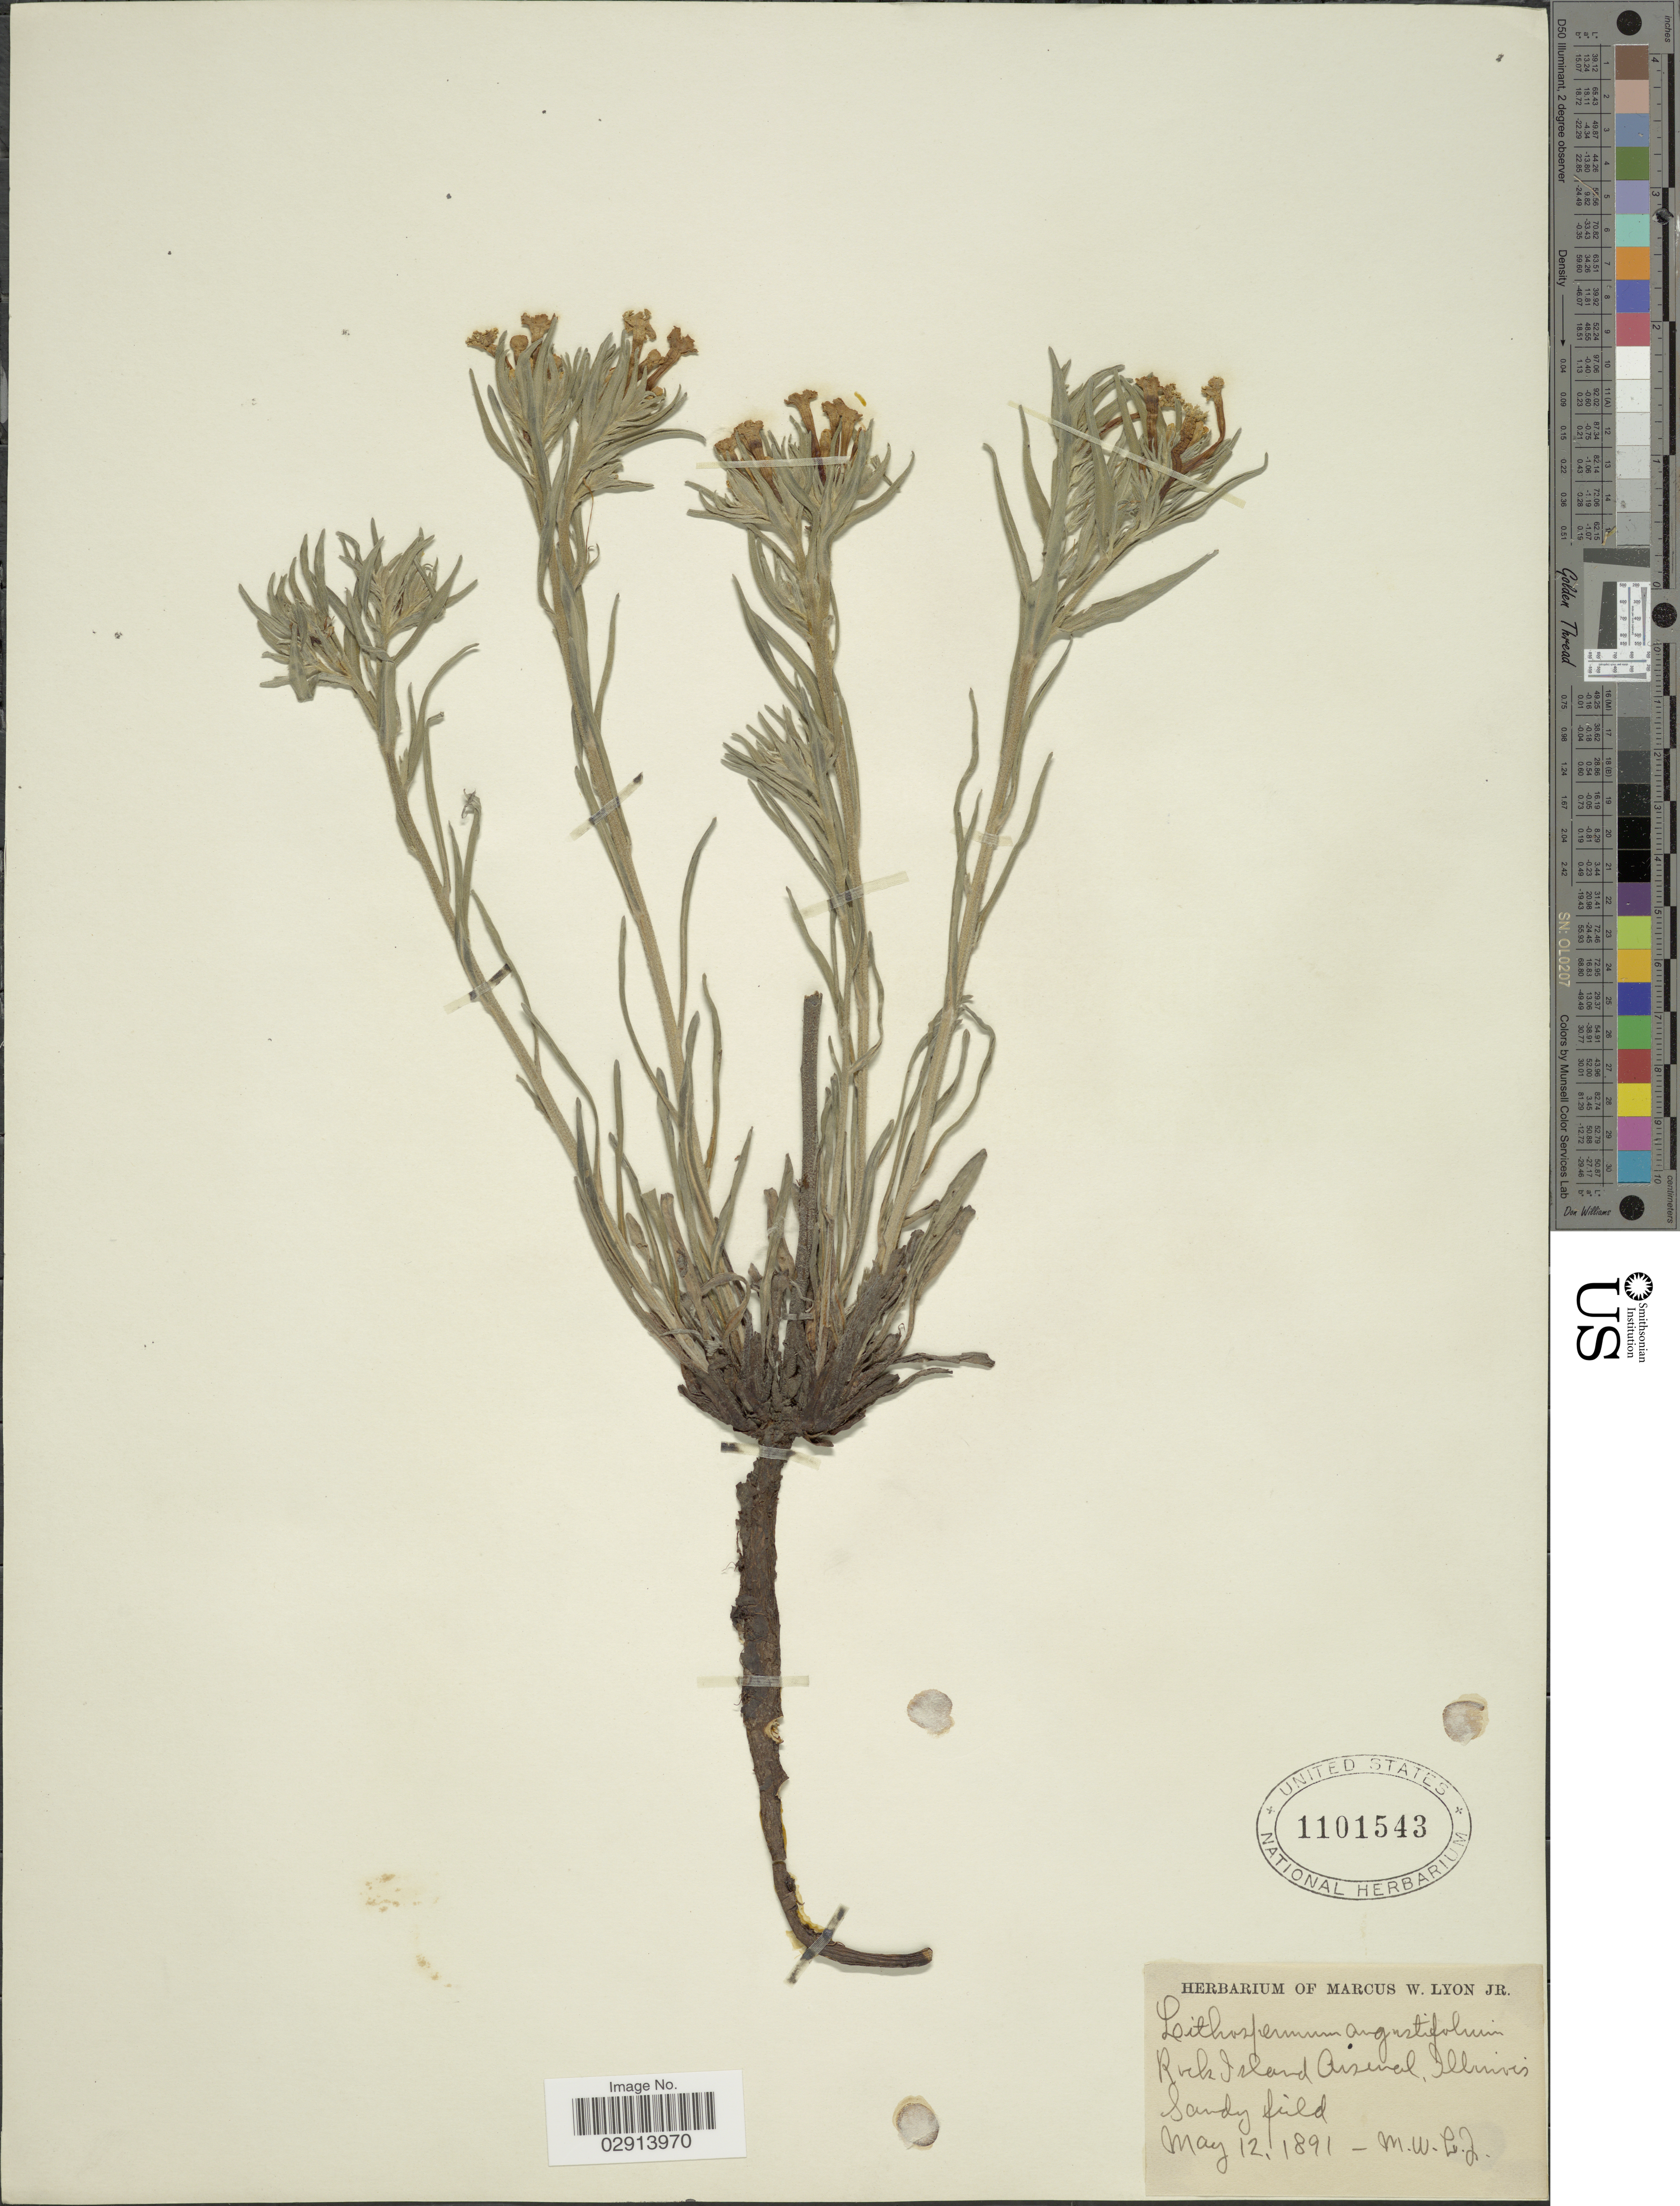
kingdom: Plantae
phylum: Tracheophyta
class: Magnoliopsida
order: Boraginales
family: Boraginaceae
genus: Lithospermum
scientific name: Lithospermum incisum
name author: Lehm.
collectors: M. W. Lyon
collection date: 1891-05-12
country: United States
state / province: Illinois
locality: Rock Island Arsenal.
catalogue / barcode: US 1101543